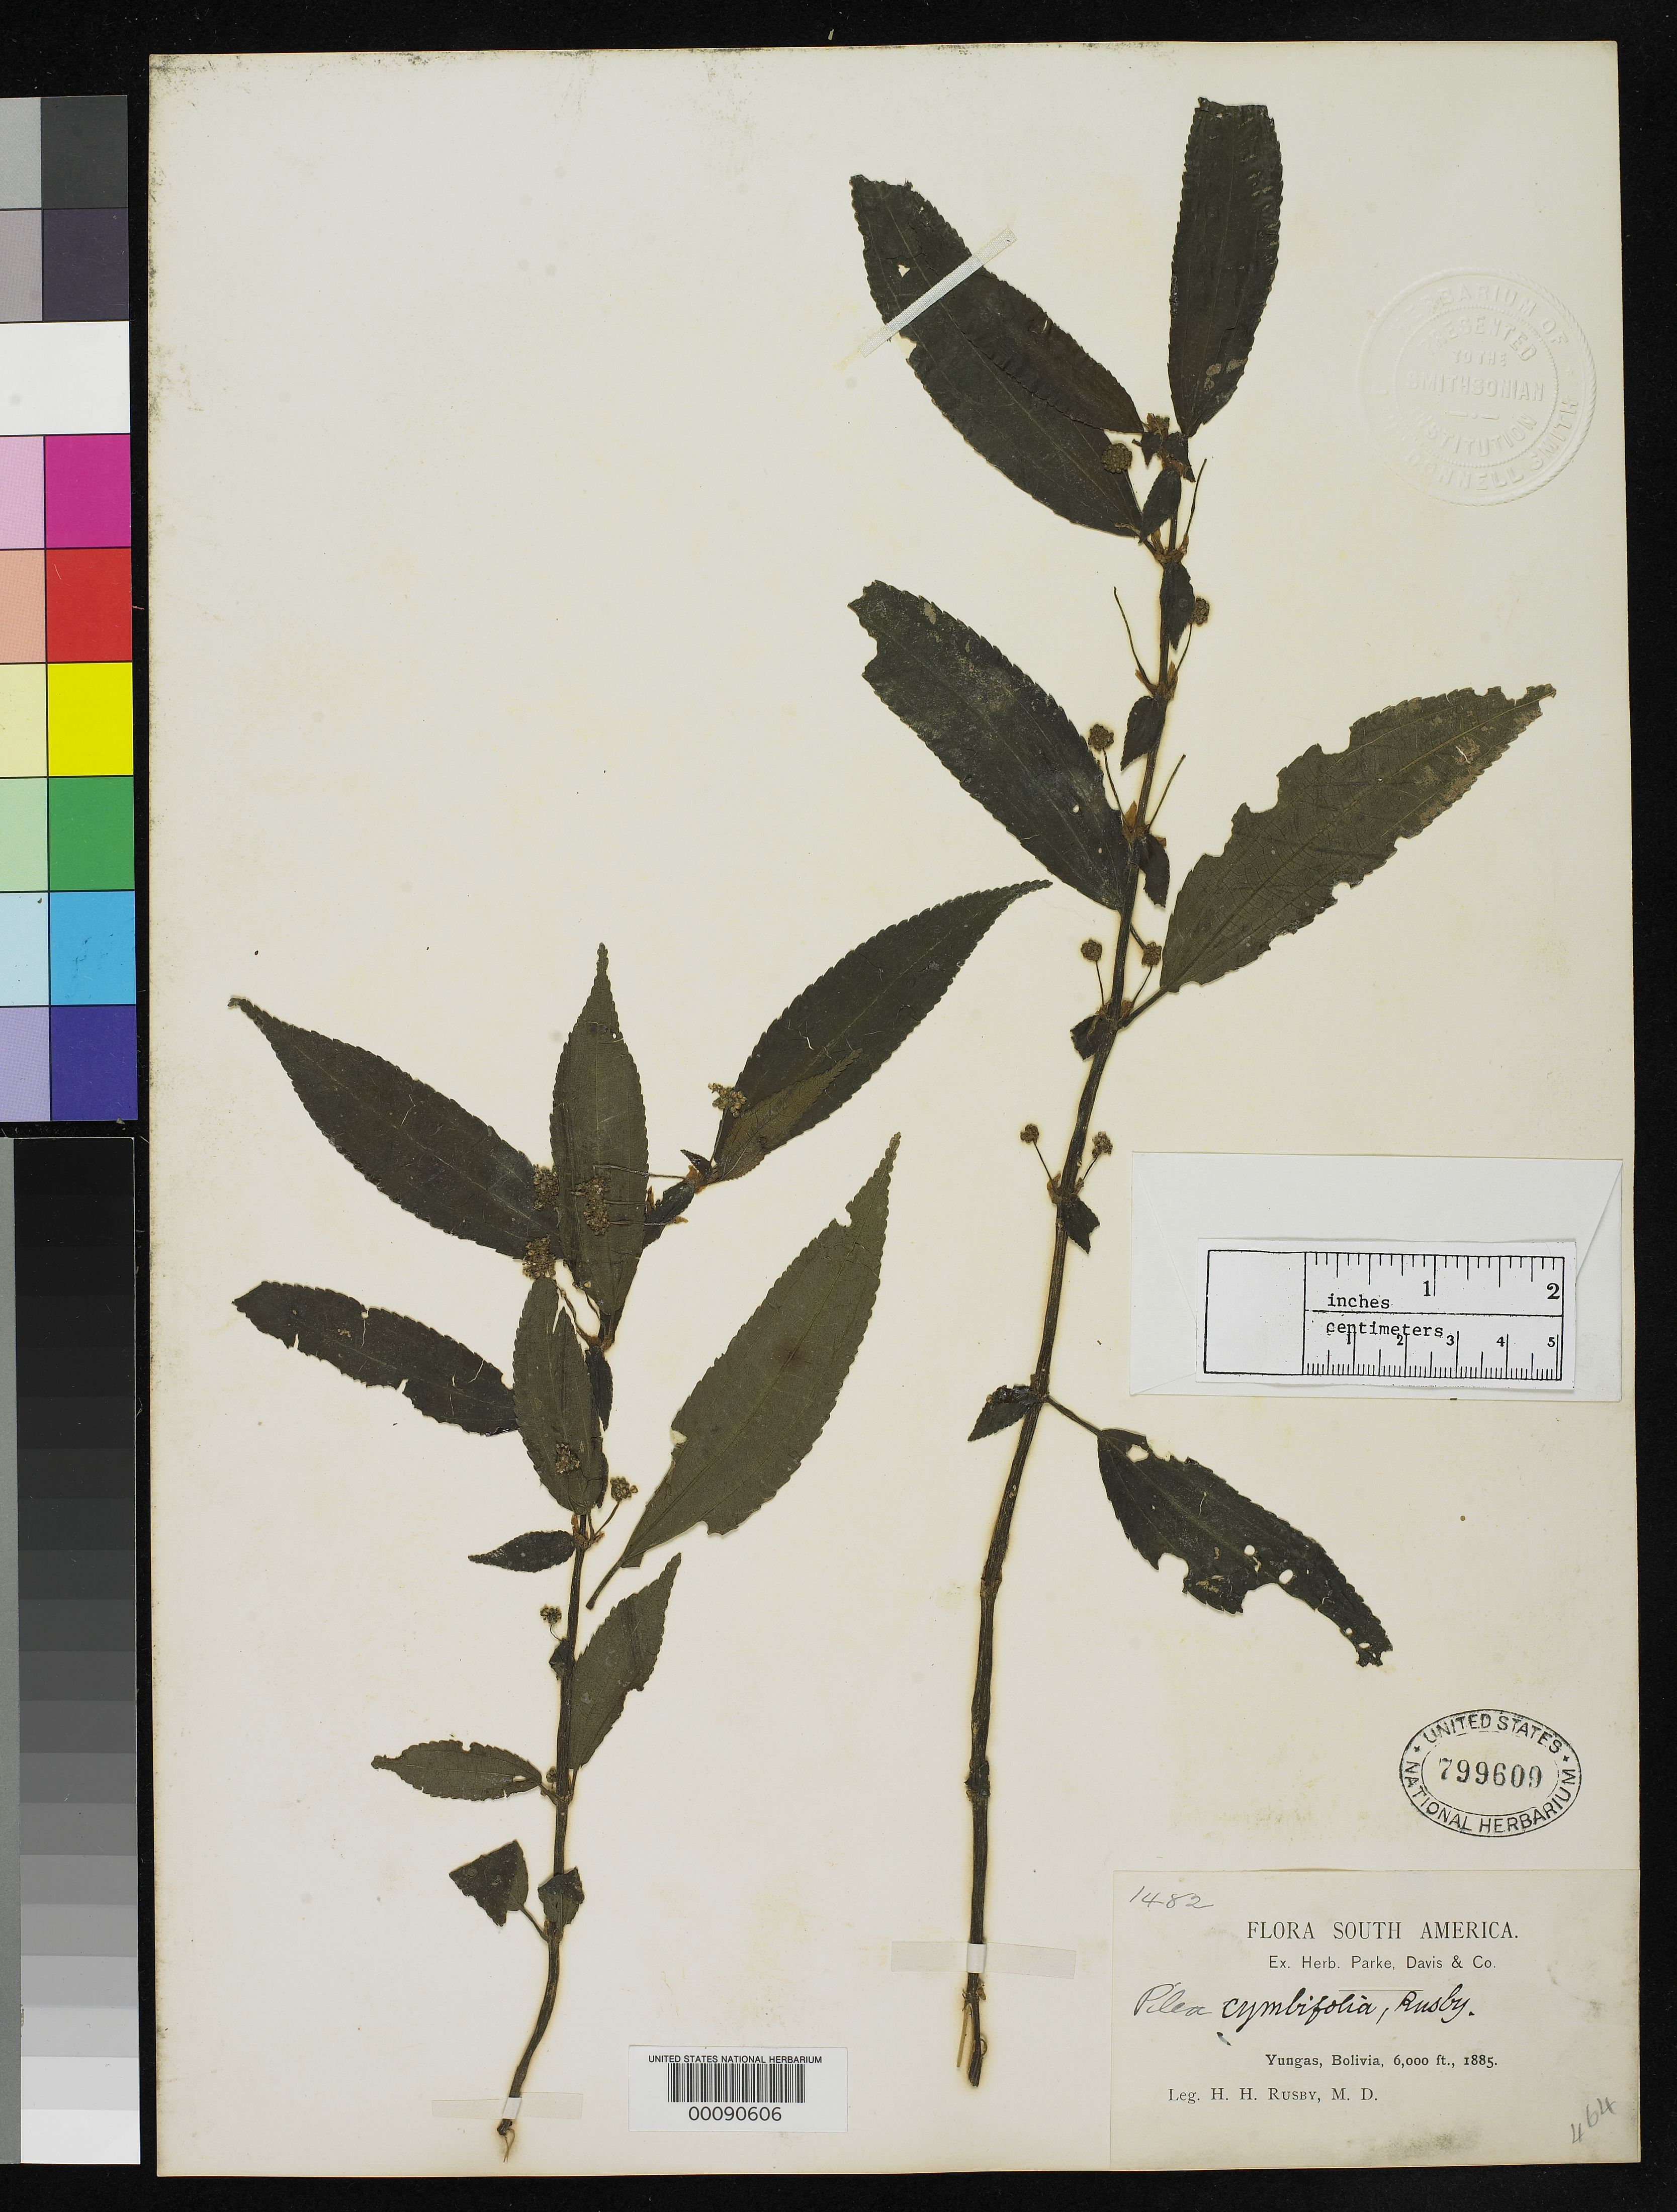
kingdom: Plantae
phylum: Tracheophyta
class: Magnoliopsida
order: Rosales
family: Urticaceae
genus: Pilea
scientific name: Pilea cymbifolia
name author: Rusby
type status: Isotype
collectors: H. H. Rusby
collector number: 1482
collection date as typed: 1885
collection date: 1885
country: Bolivia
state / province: La Páz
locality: Yungas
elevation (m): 1829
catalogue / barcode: US 799609